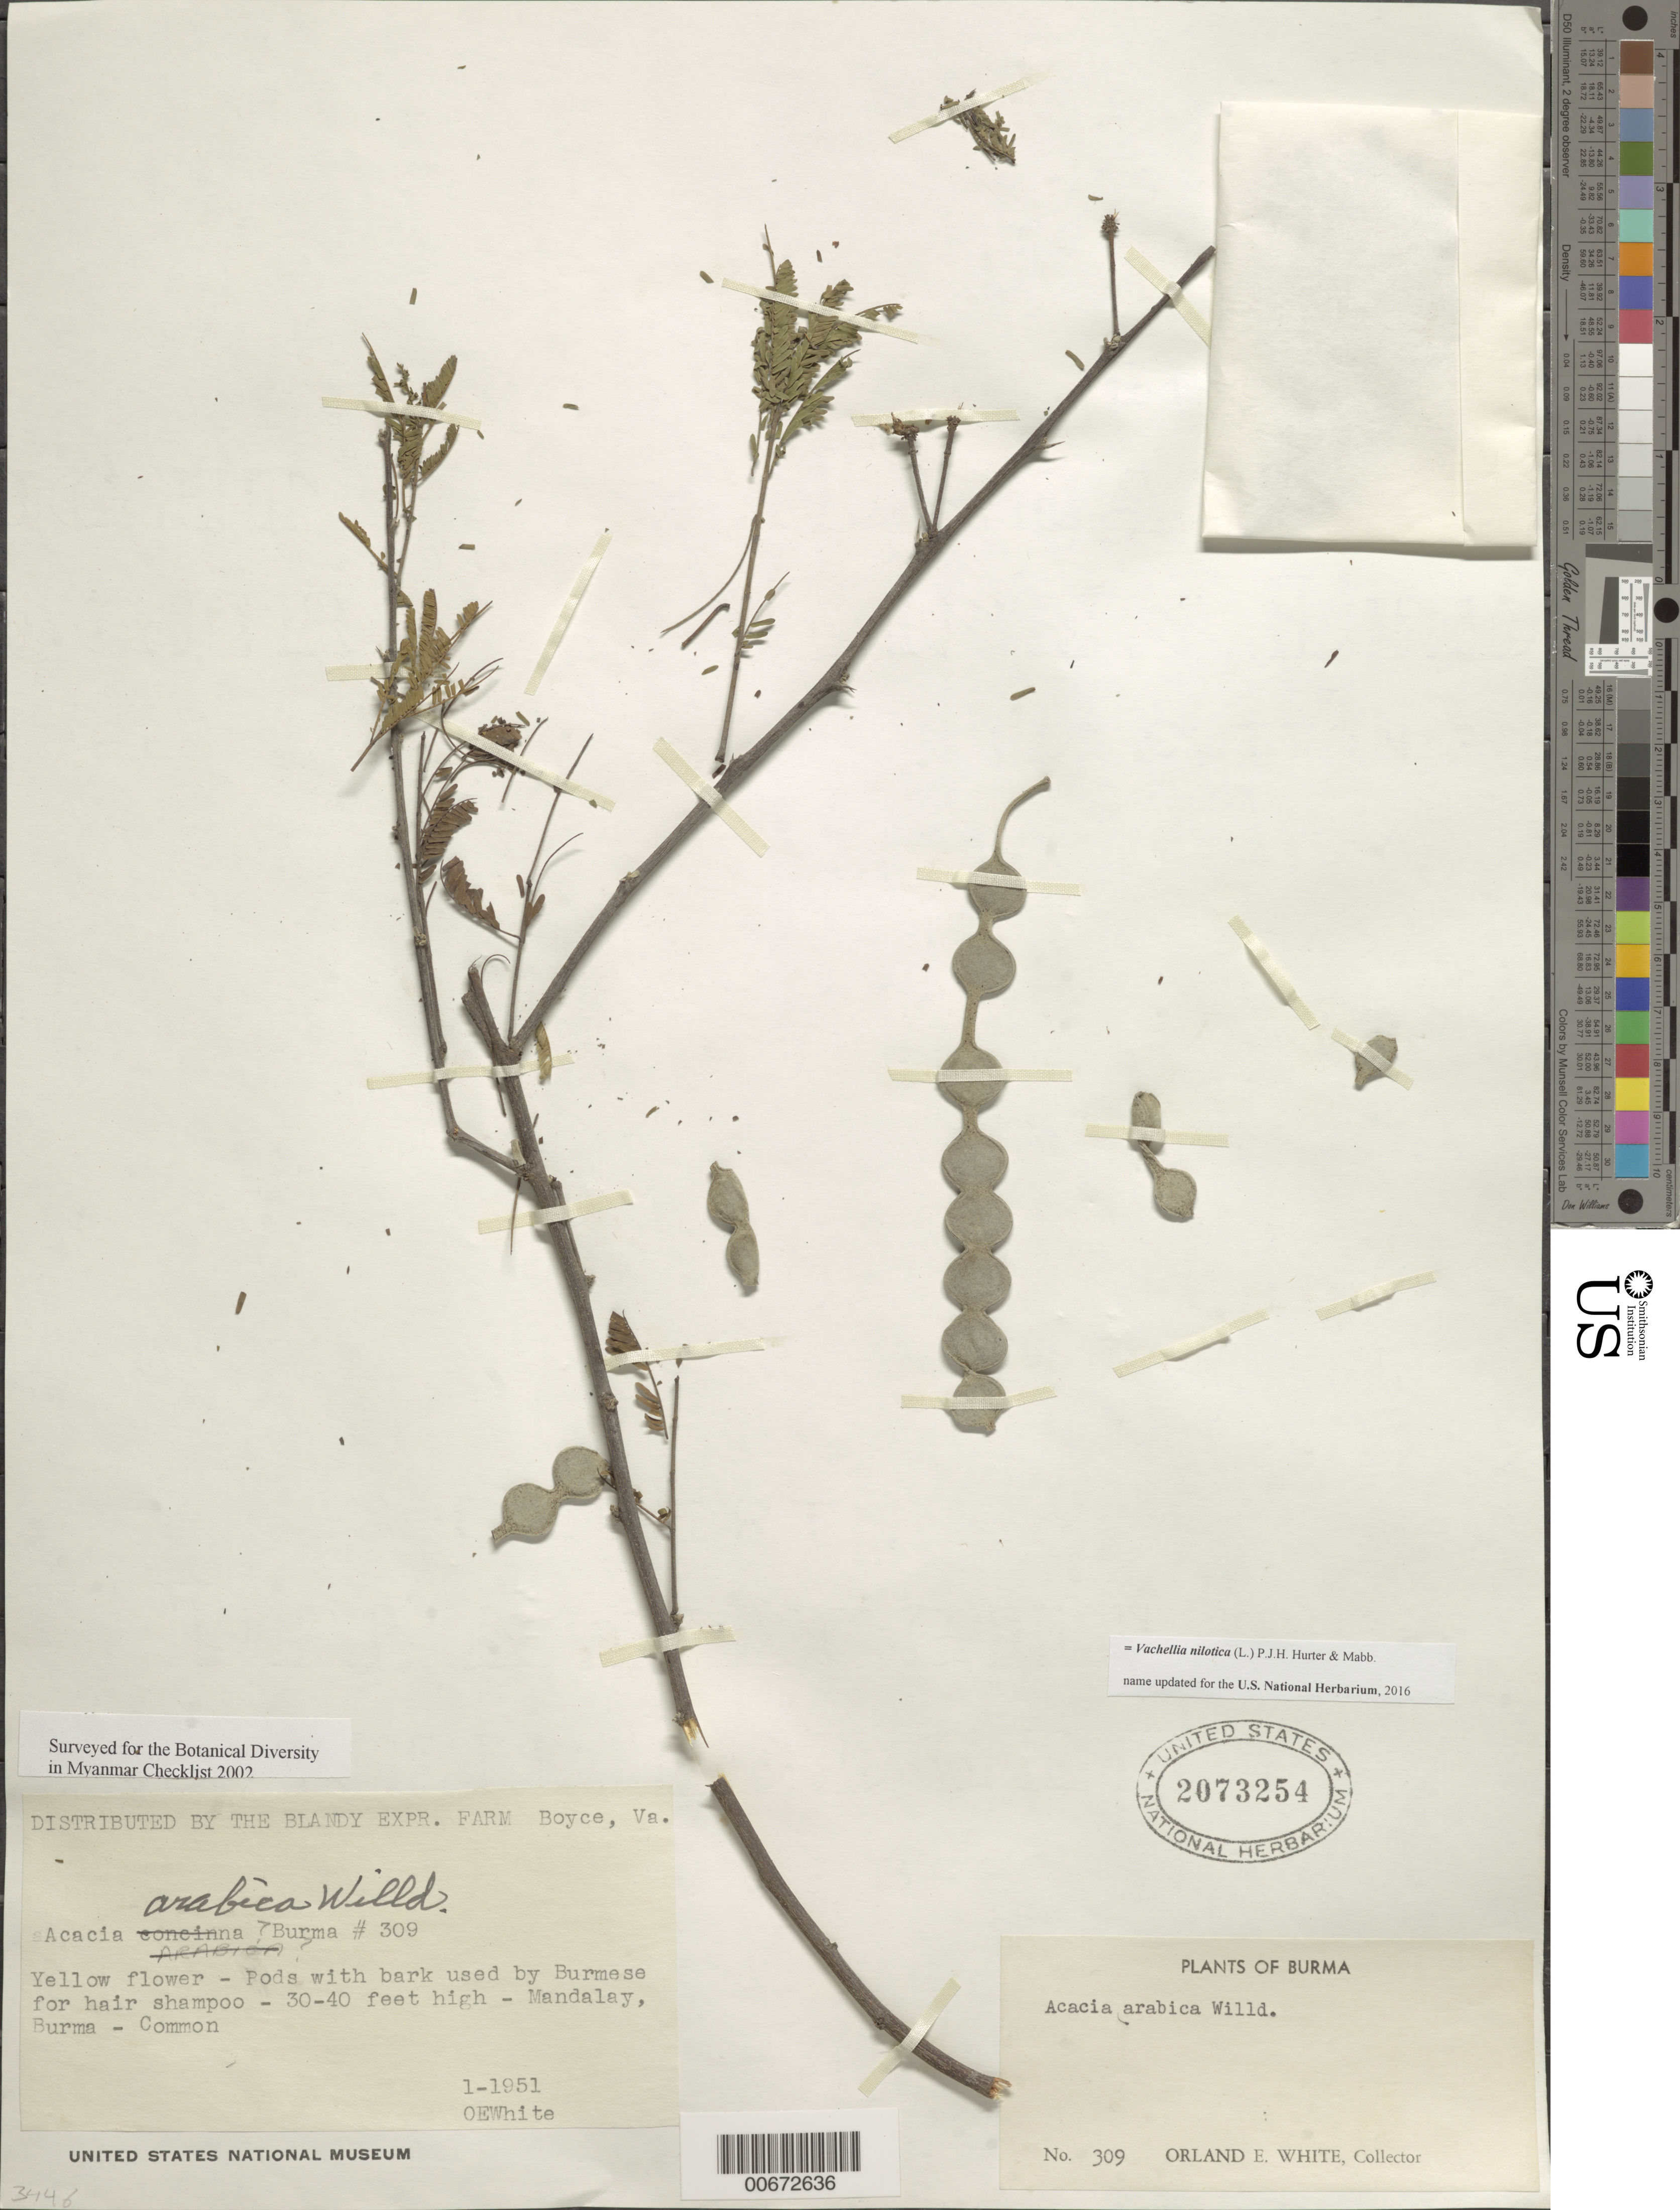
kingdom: Plantae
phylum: Tracheophyta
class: Magnoliopsida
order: Fabales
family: Fabaceae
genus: Vachellia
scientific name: Vachellia nilotica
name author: (L.) P.J.H. Hurter & Mabb.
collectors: O. E. White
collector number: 309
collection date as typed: Jan 1951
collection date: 1951-01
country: Myanmar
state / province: Mandalay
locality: Mandalay.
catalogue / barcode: US 2073254